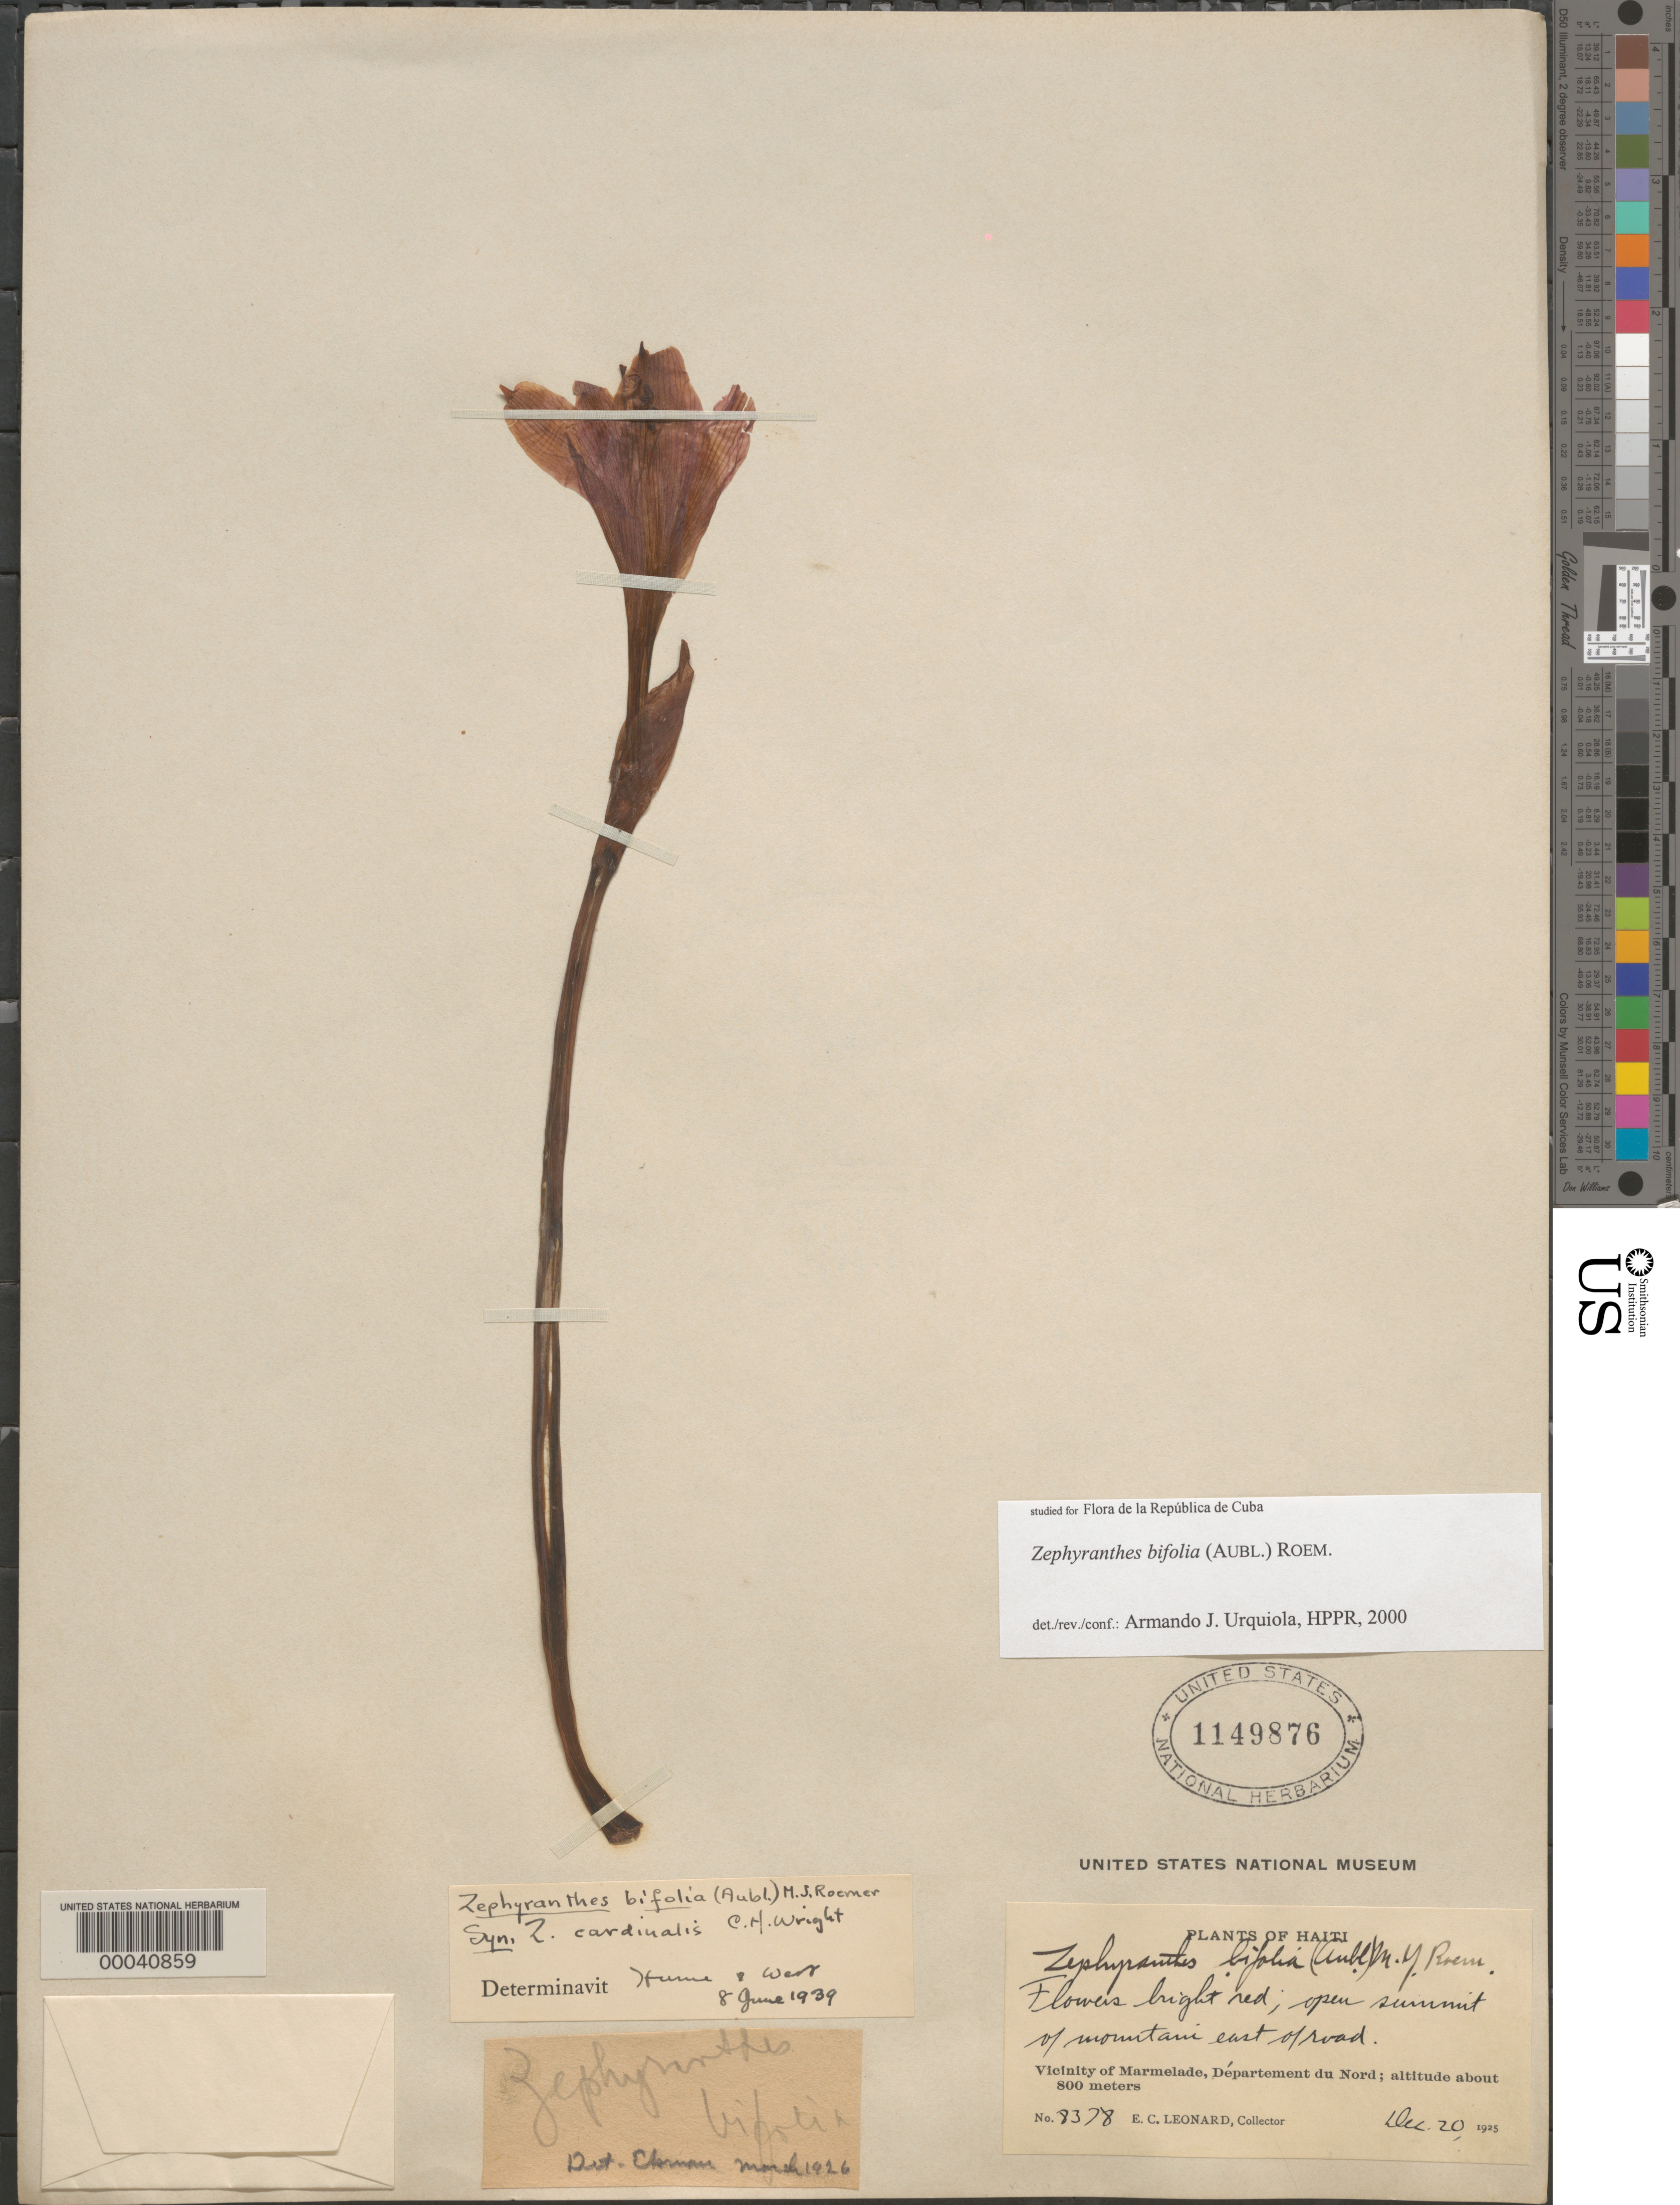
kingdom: Plantae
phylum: Tracheophyta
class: Liliopsida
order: Asparagales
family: Amaryllidaceae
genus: Zephyranthes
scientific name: Zephyranthes bifolia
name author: (Aubl.) M. Roem.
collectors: E. C. Leonard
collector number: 8378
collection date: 1925-12-20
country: Haiti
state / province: Nord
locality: Open summit of mountain east of road. Vicinity of Marmelade, Département du Nord.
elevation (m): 800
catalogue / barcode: US 1149876